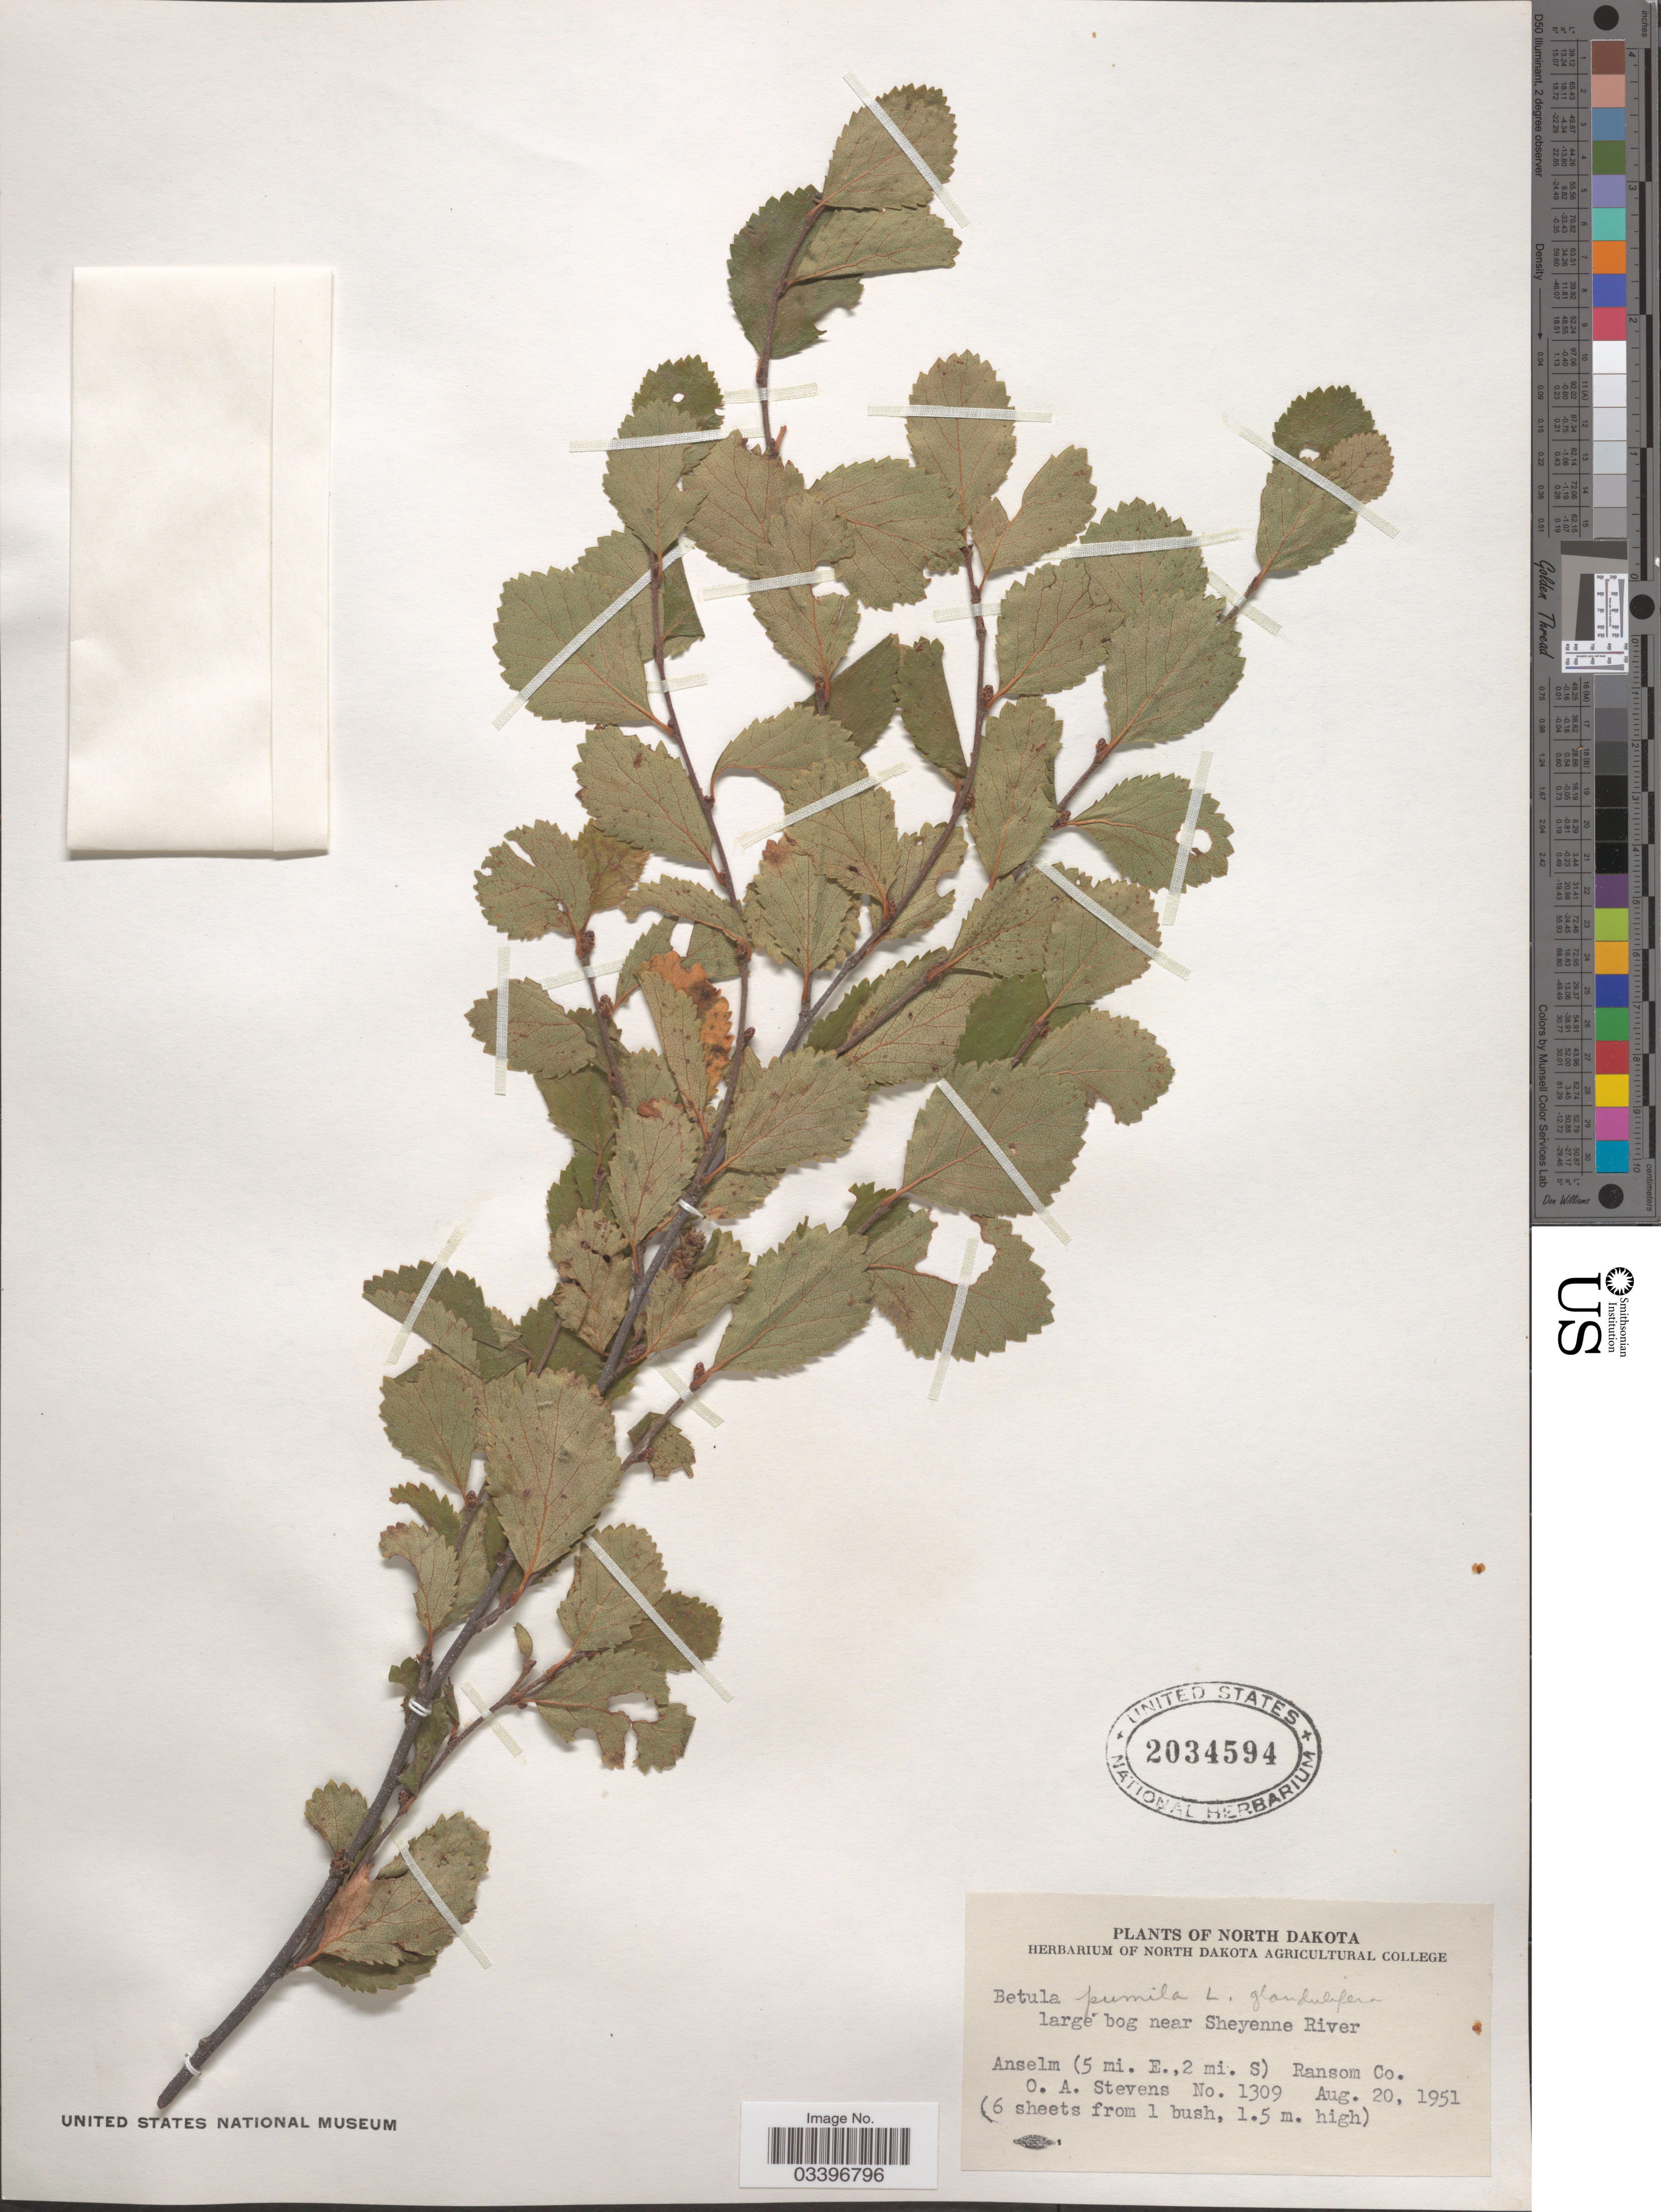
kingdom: Plantae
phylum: Tracheophyta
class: Magnoliopsida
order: Fagales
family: Betulaceae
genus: Betula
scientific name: Betula pumila var. glandulifera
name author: Regel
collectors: O. A. Stevens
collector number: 1309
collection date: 1951-08-20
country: United States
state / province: North Dakota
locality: Large bog near Sheyenne River Anselm (5 mi. E.,2 mi. S) Ransom Co.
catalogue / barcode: US 2034594